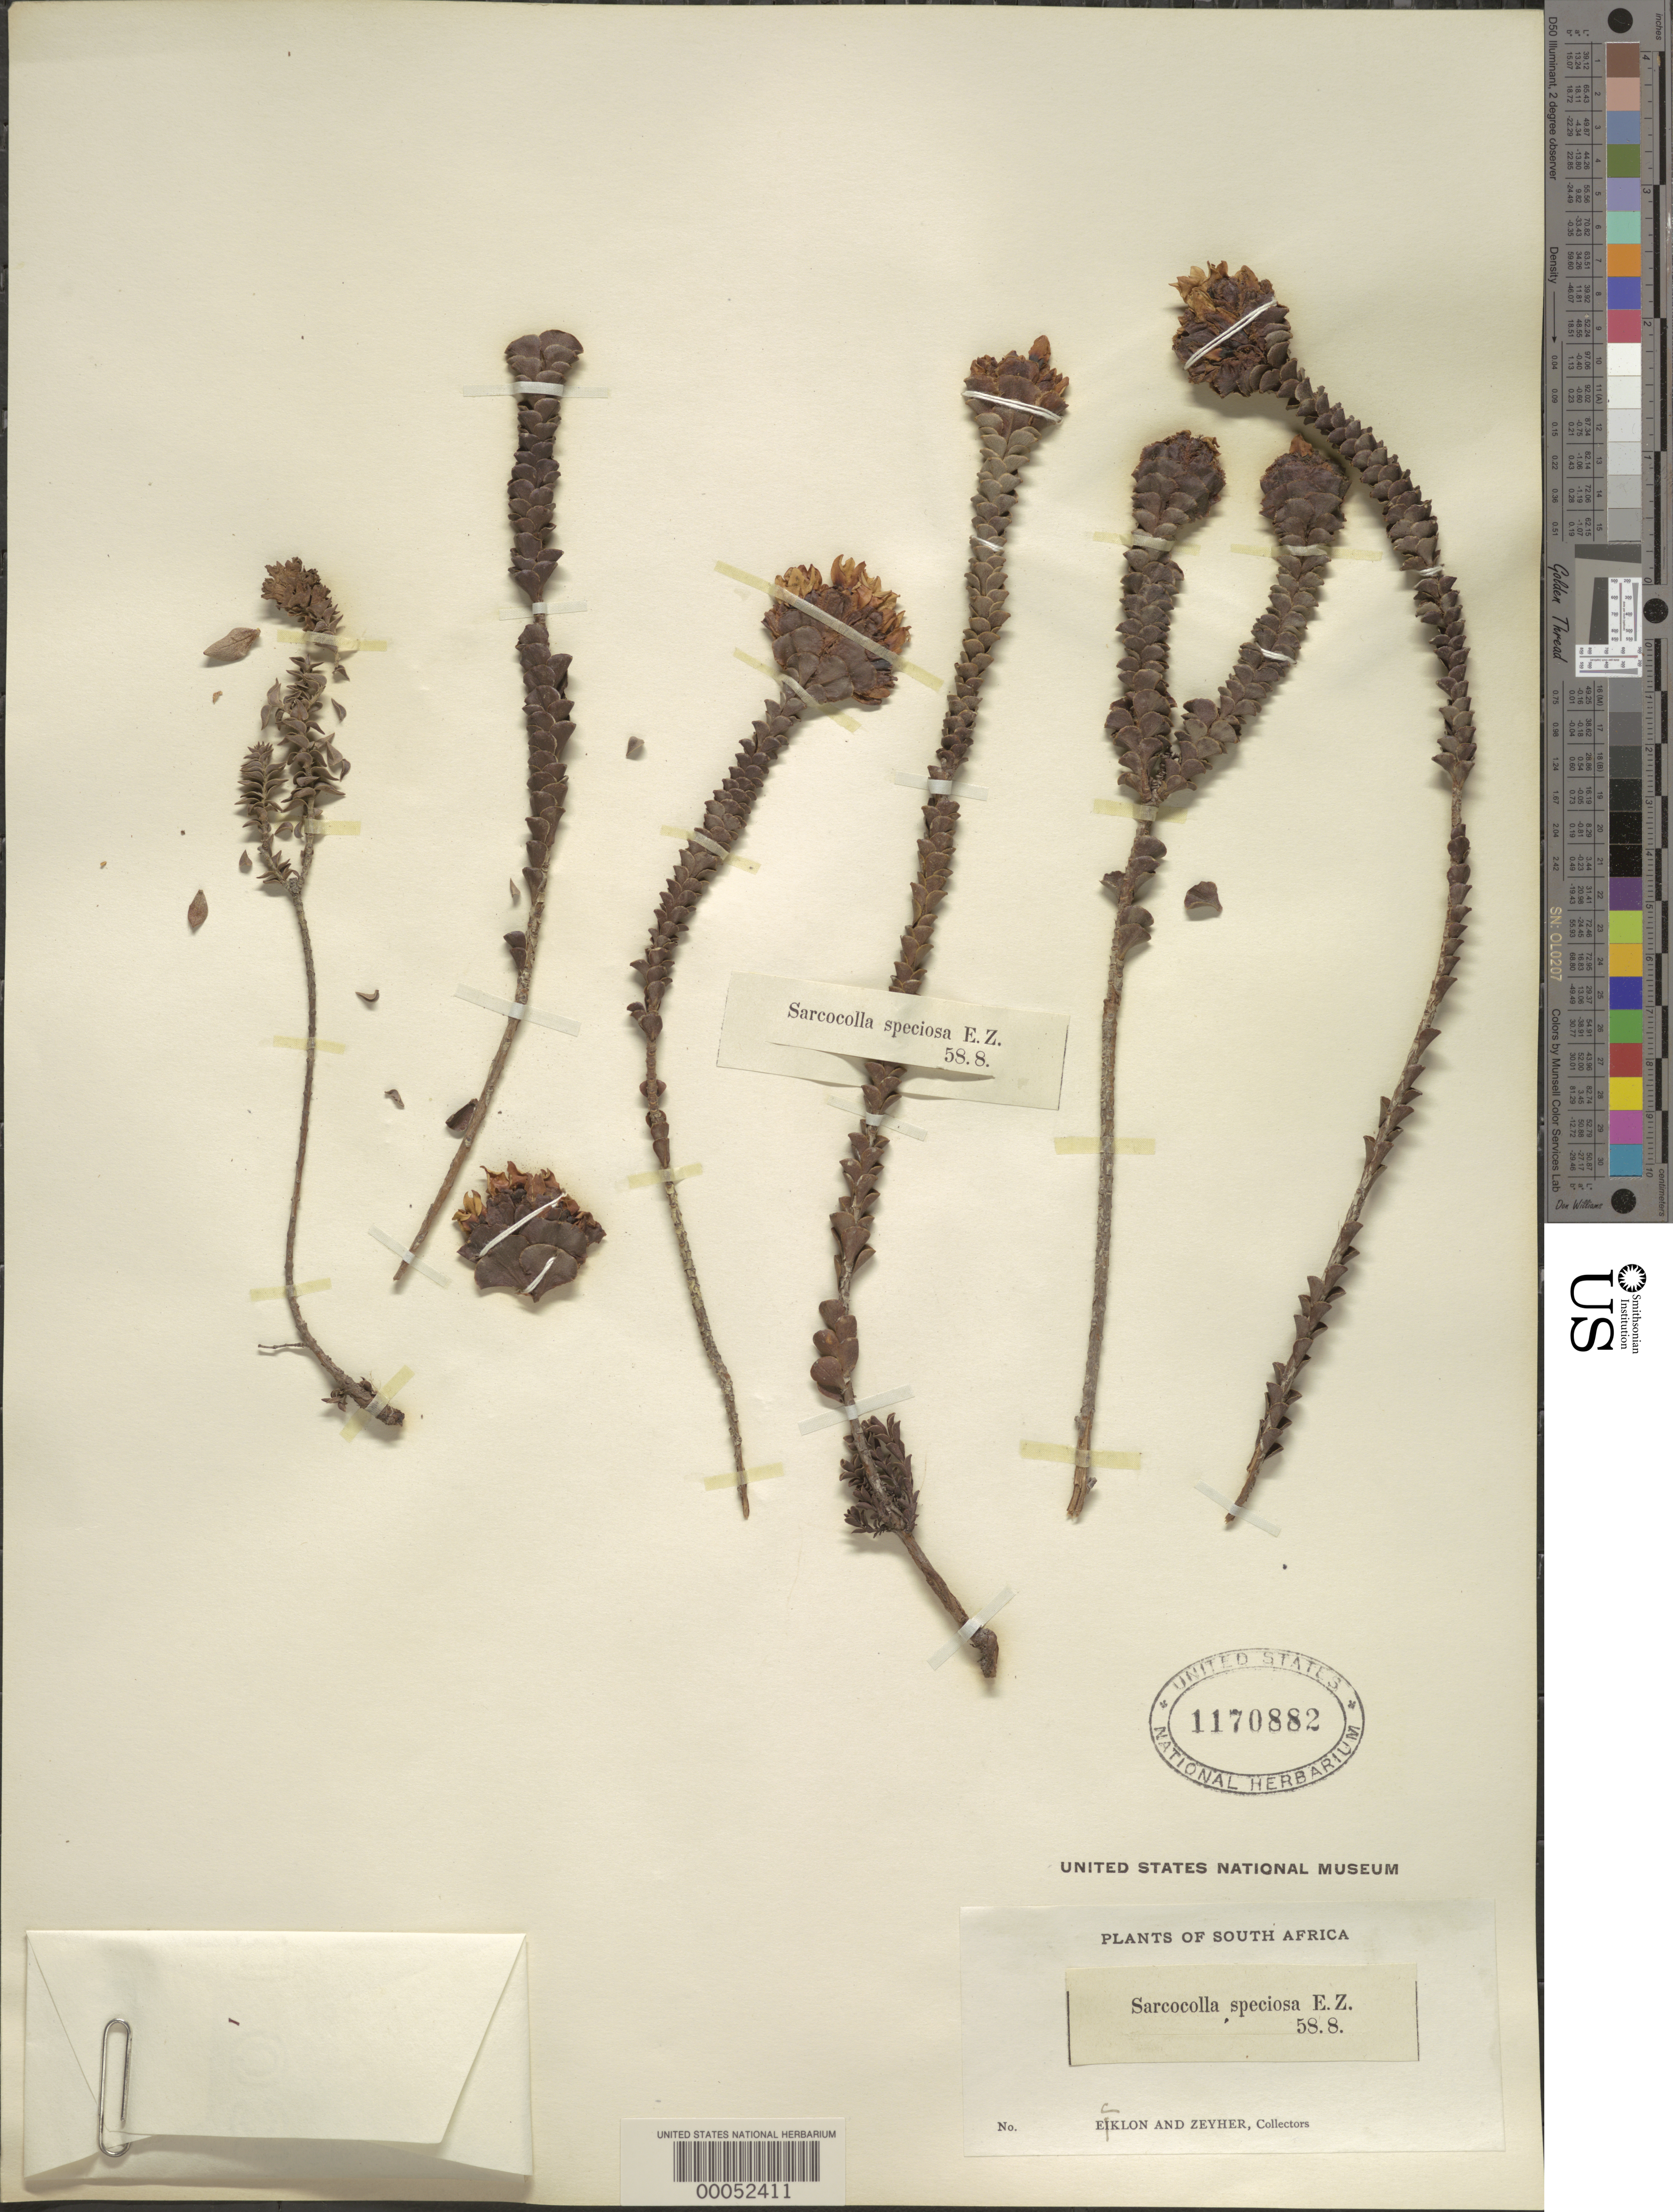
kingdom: Plantae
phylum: Tracheophyta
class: Magnoliopsida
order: Myrtales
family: Penaeaceae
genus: Penaea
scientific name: Penaea speciosa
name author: (Sond.) Byng & Christenh.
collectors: C. F. Ecklon & C. Zeyher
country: South Africa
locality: Cape Province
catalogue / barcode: US 1170882